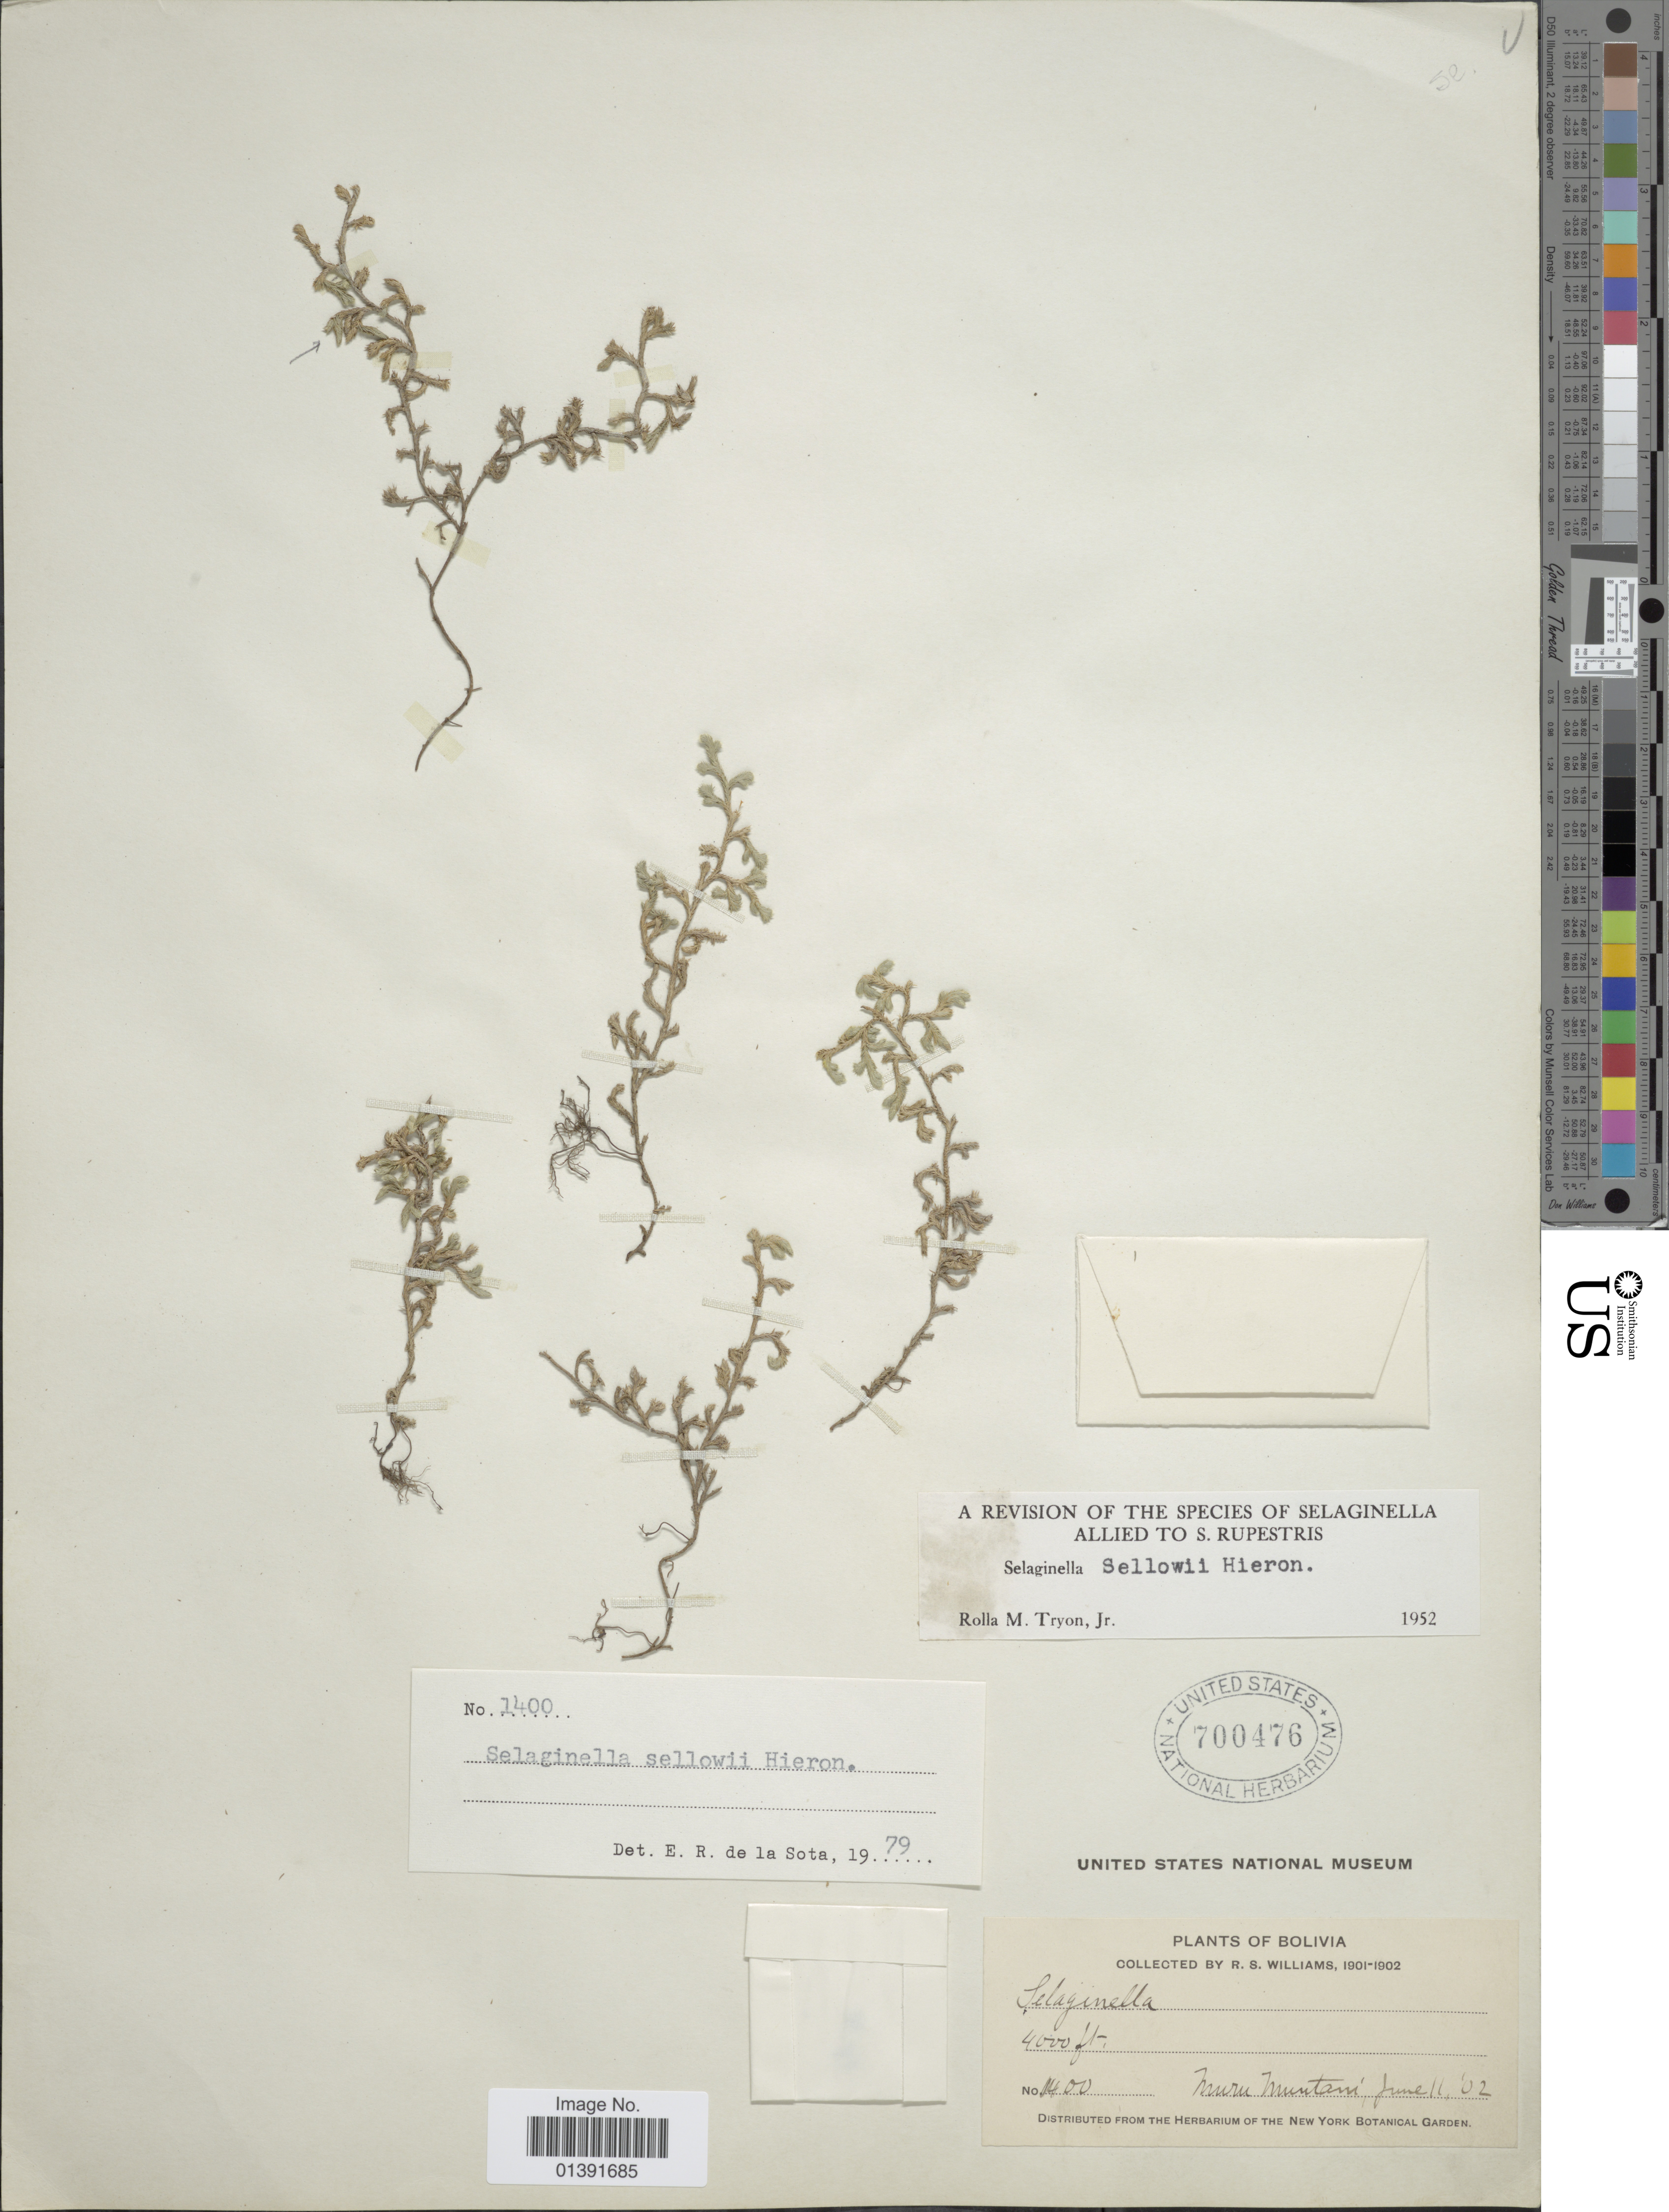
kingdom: Plantae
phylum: Tracheophyta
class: Lycopodiopsida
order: Selaginellales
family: Selaginellaceae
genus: Selaginella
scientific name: Selaginella sellowii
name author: Hieron.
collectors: R. S. Williams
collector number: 1400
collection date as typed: Jun. 11, '02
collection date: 1902-06-11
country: Bolivia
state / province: La Páz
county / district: Larecaja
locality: Muru Muntani (between Tacacoma and Consata)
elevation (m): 1219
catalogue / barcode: US 700476